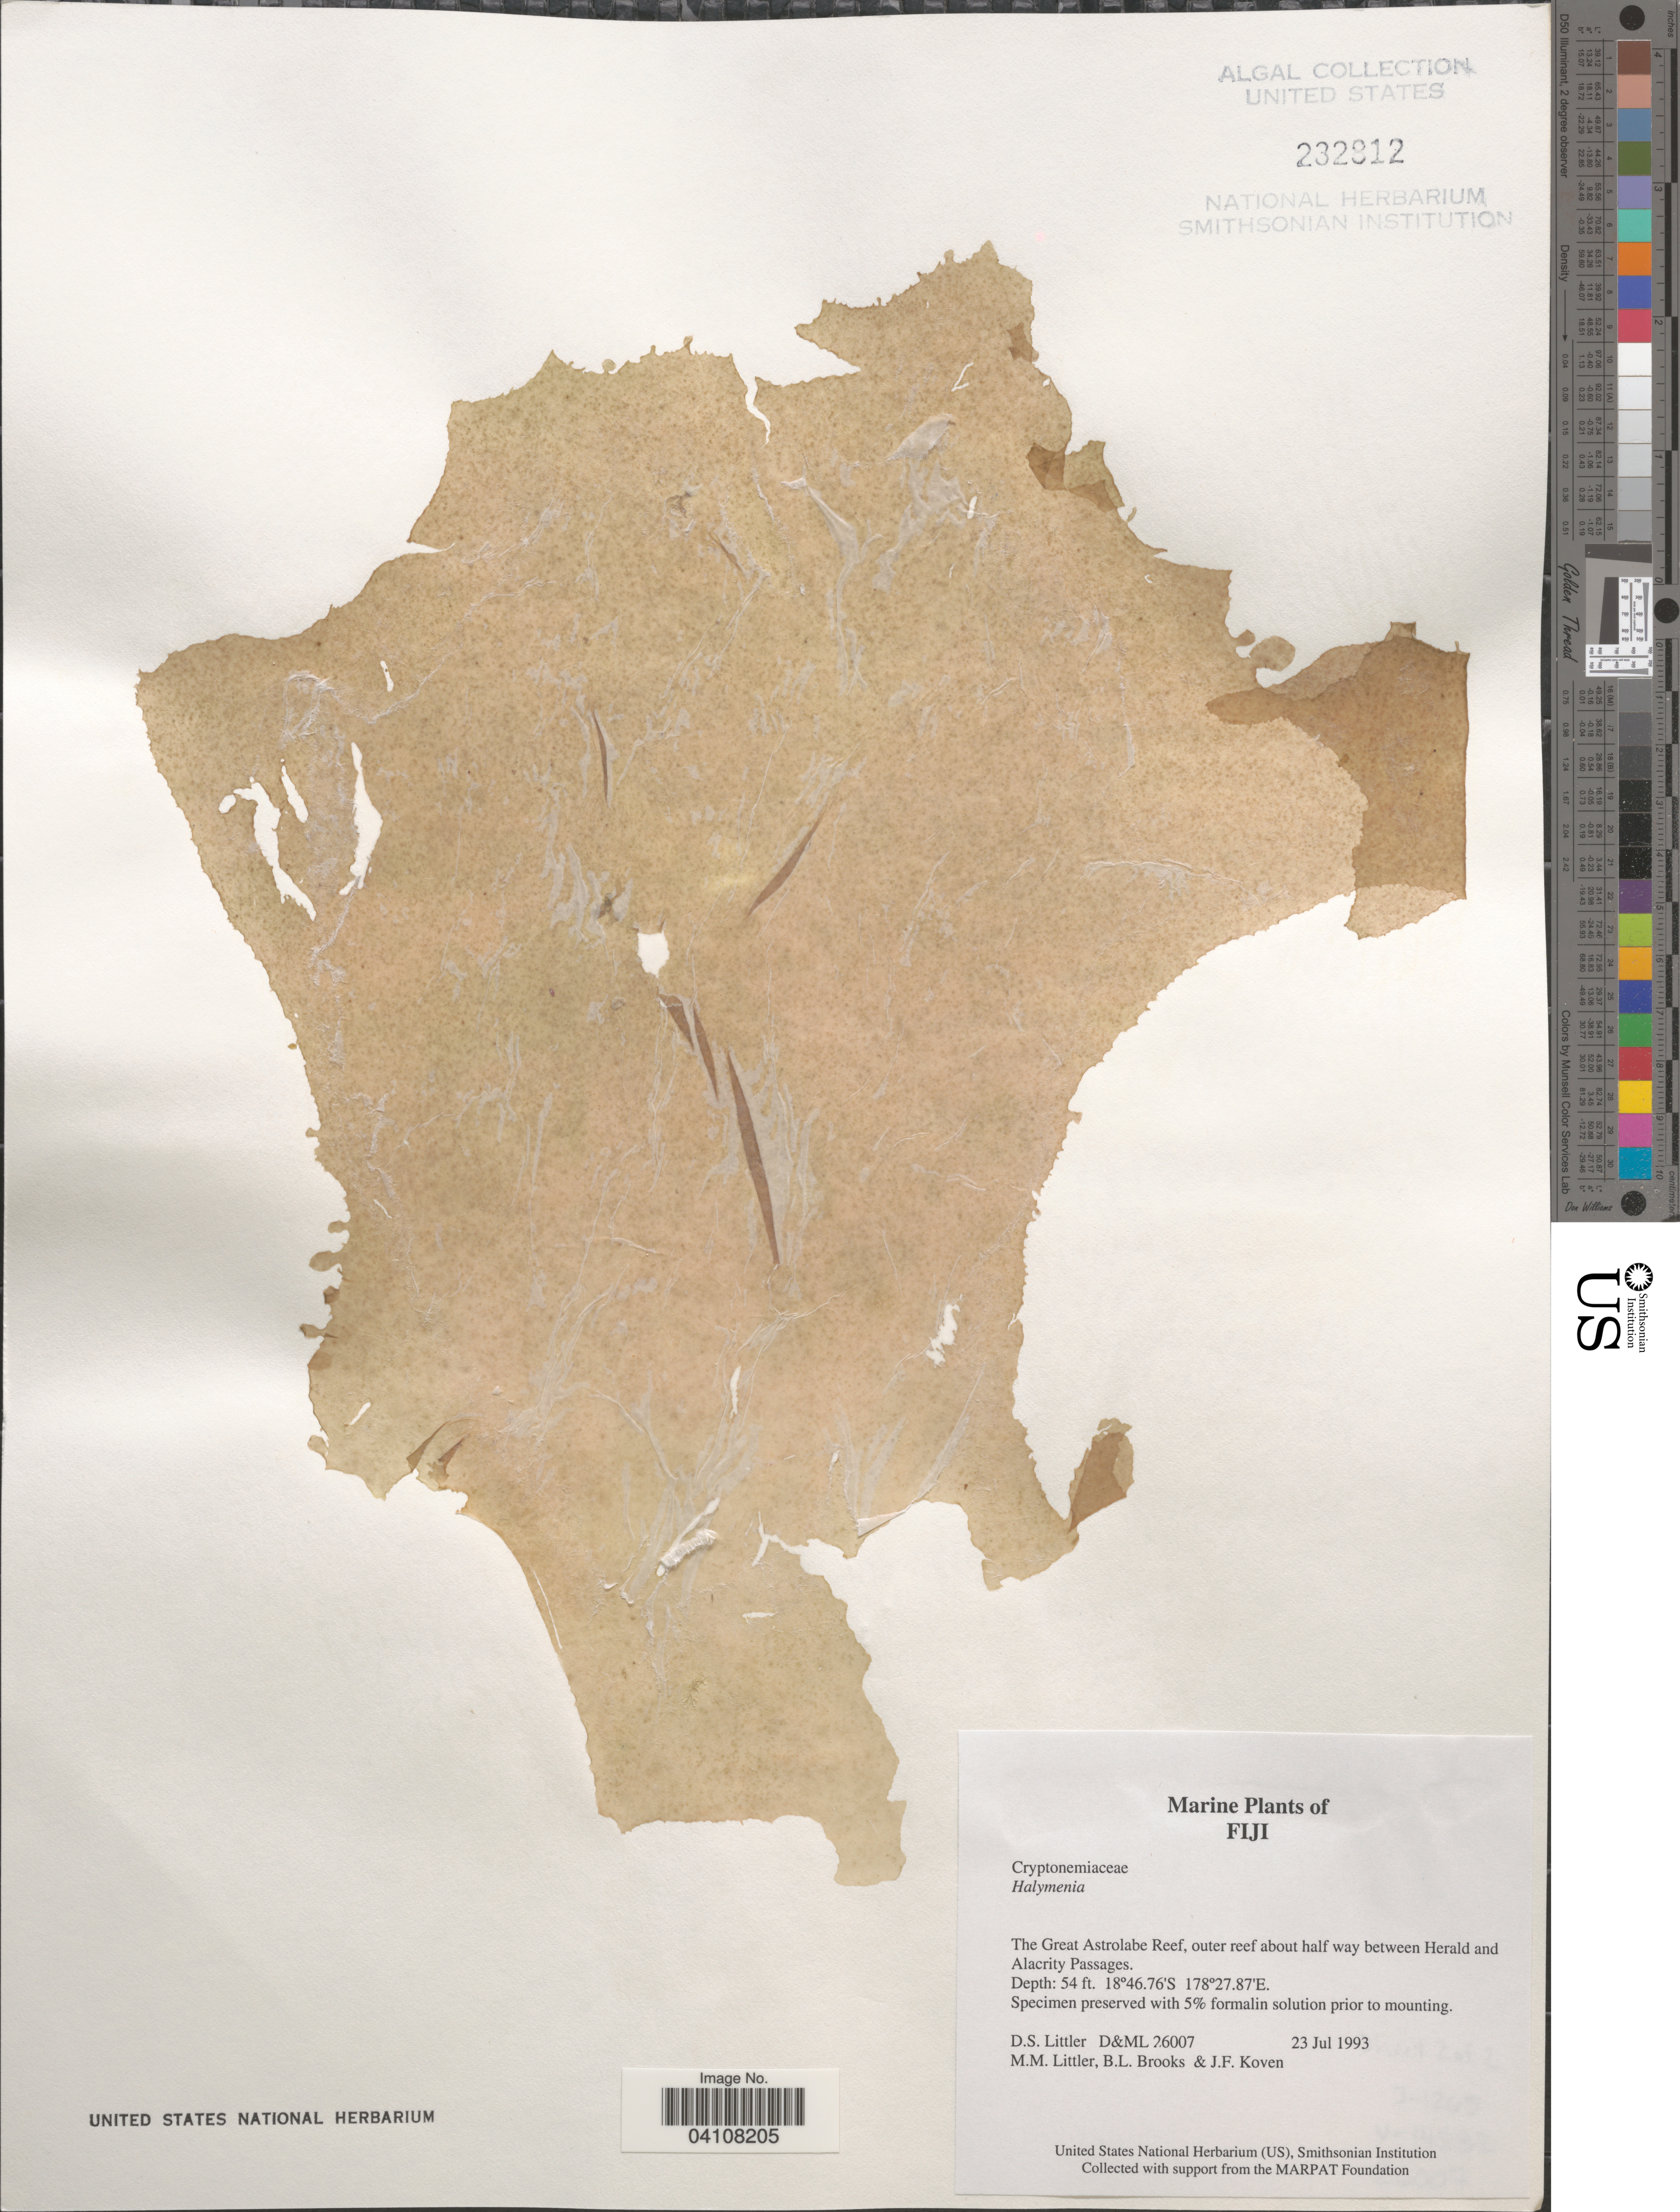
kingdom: Plantae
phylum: Rhodophyta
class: Florideophyceae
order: Halymeniales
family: Halymeniaceae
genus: Halymenia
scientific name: Halymenia sp.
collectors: D. S. Littler, B. Brooks & J. Koven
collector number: D&ML26007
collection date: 1993-07-23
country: Fiji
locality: The Great Astrolabe Reef, outer reef about half way between Herald and Alacrity Passages.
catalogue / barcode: US 232812